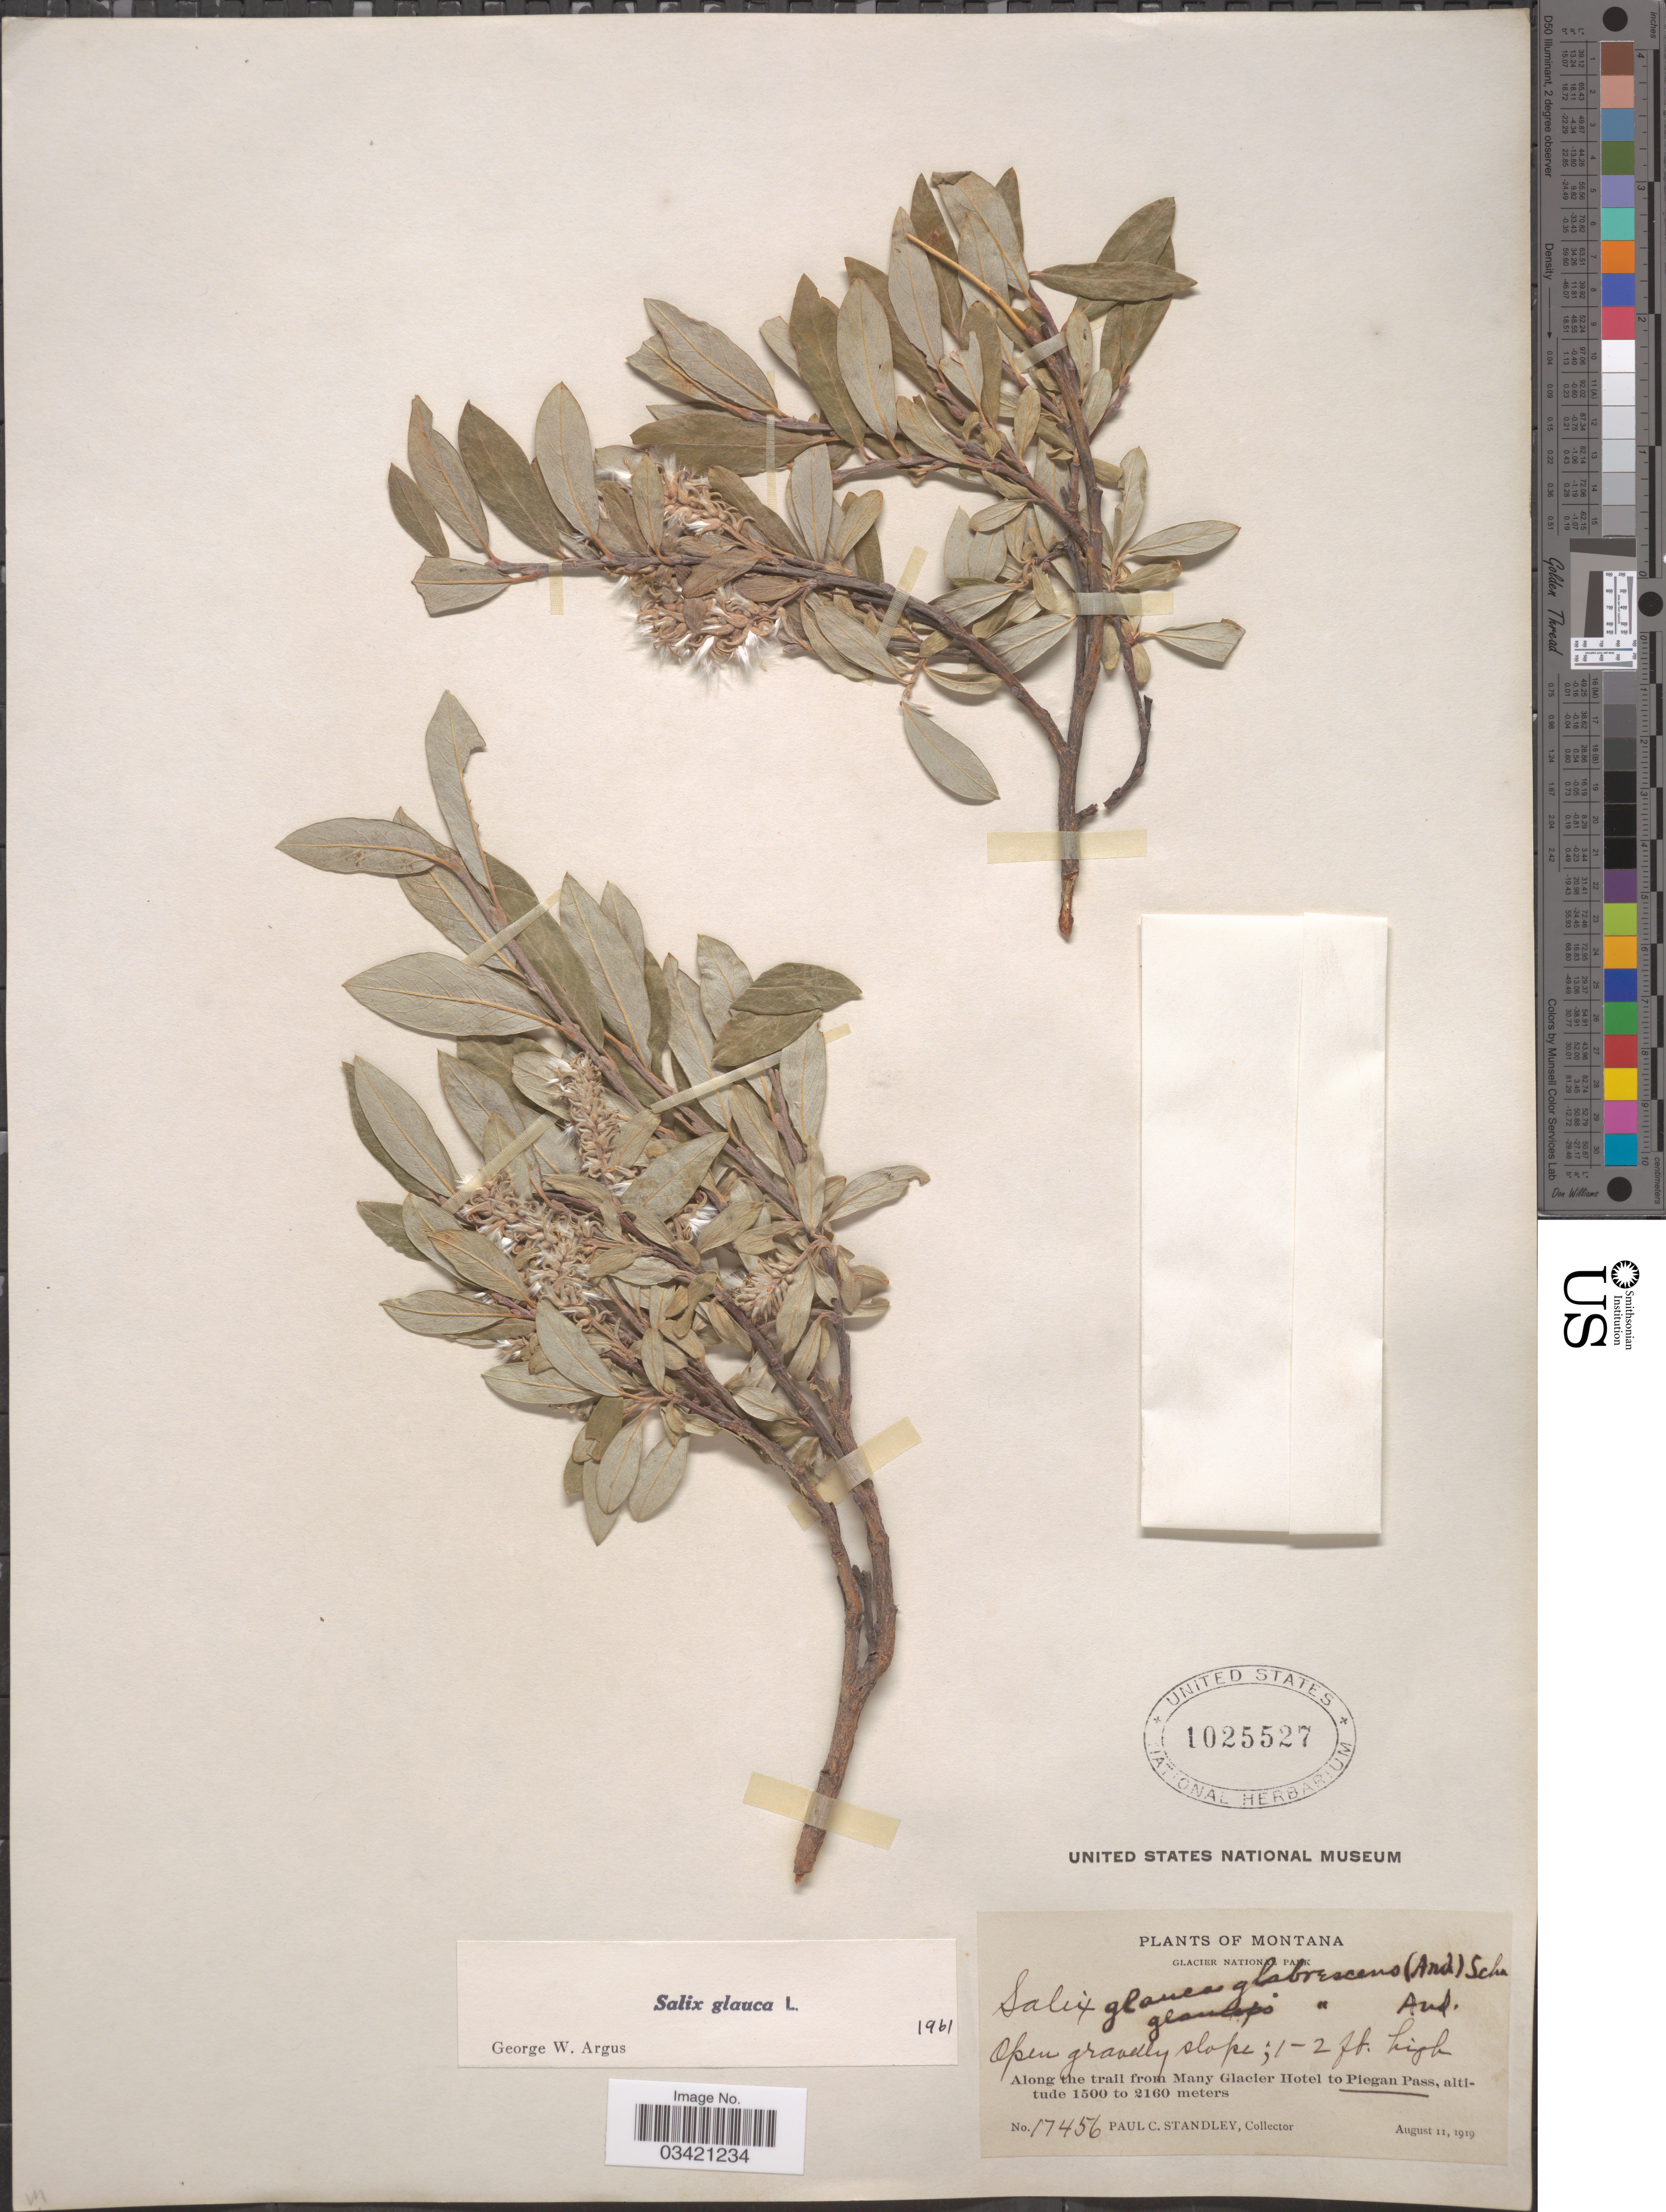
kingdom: Plantae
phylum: Tracheophyta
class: Magnoliopsida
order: Malpighiales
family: Salicaceae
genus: Salix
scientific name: Salix glauca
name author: L.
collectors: P. C. Standley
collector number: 17456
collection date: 1919-08-11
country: United States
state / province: Montana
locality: Glacier National Park. Along the trail from Many Glacier Hotel to Piegan Pass.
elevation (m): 1500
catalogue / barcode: US 1025527